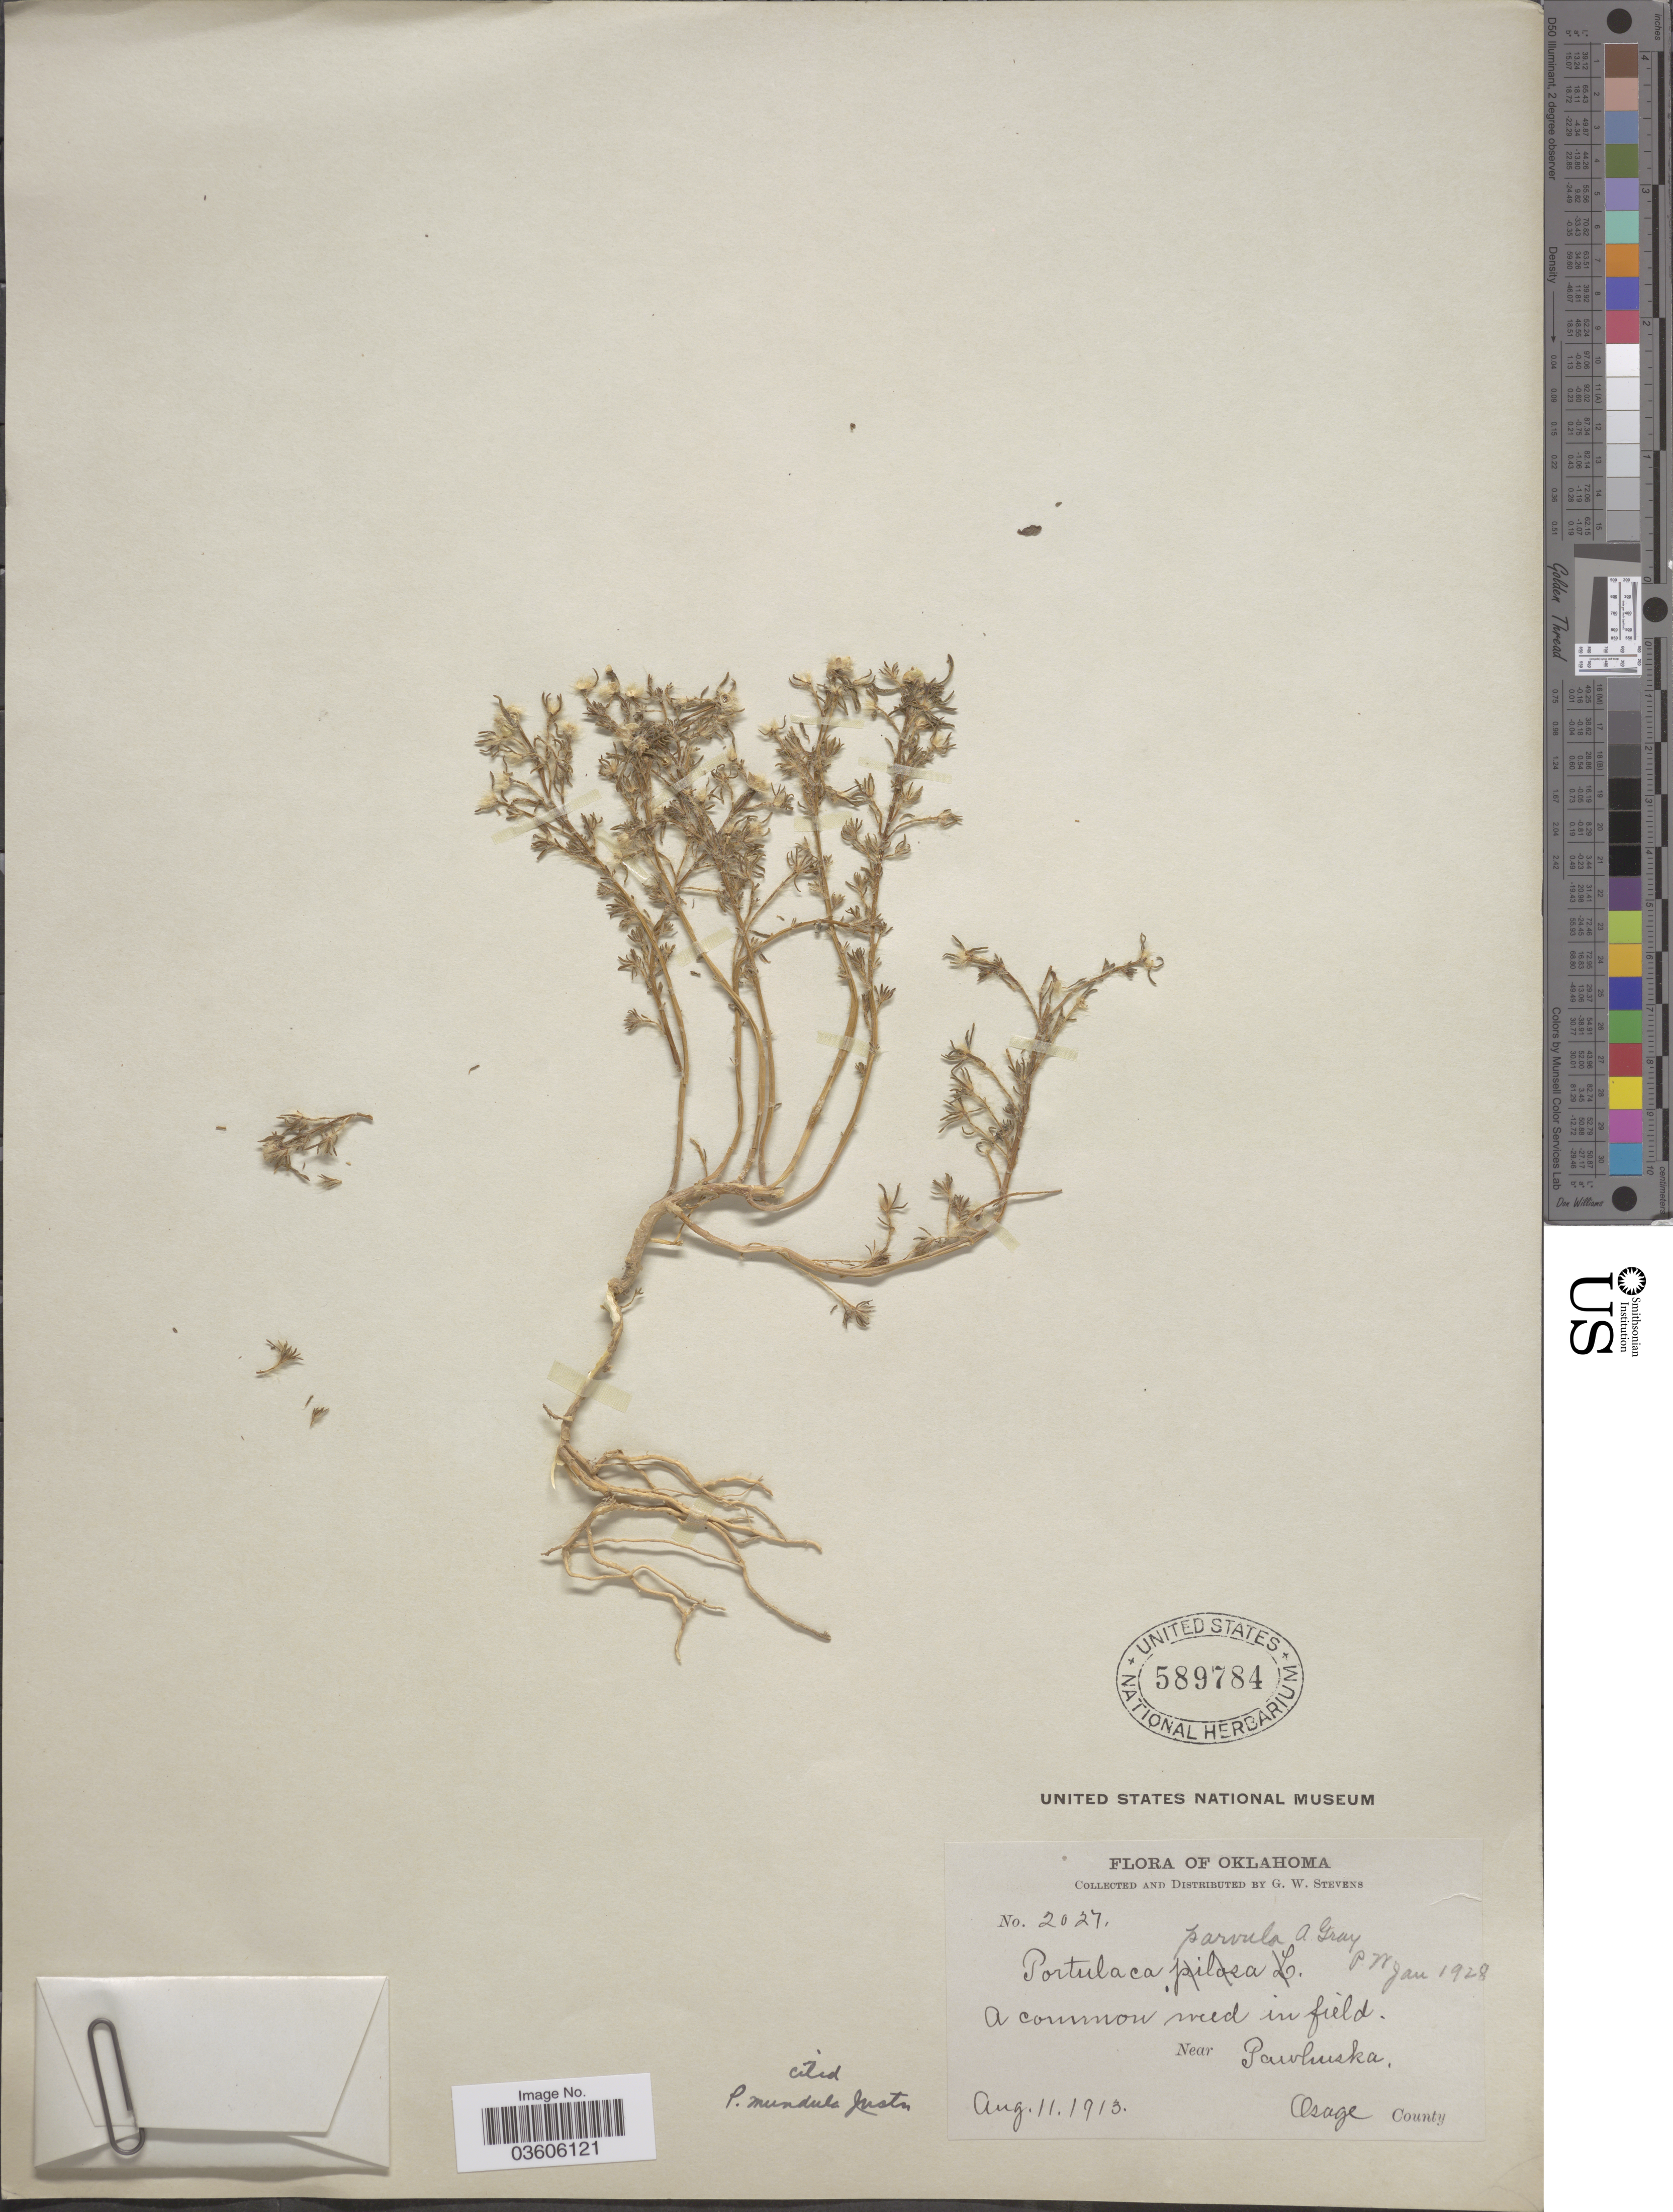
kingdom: Plantae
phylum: Tracheophyta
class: Magnoliopsida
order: Caryophyllales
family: Portulacaceae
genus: Portulaca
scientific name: Portulaca mundula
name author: I.M. Johnst.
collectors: G. W. Stevens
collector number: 2027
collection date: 1913-08-11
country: United States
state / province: Oklahoma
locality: Near Pawhuska, Osage County.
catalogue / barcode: US 589784